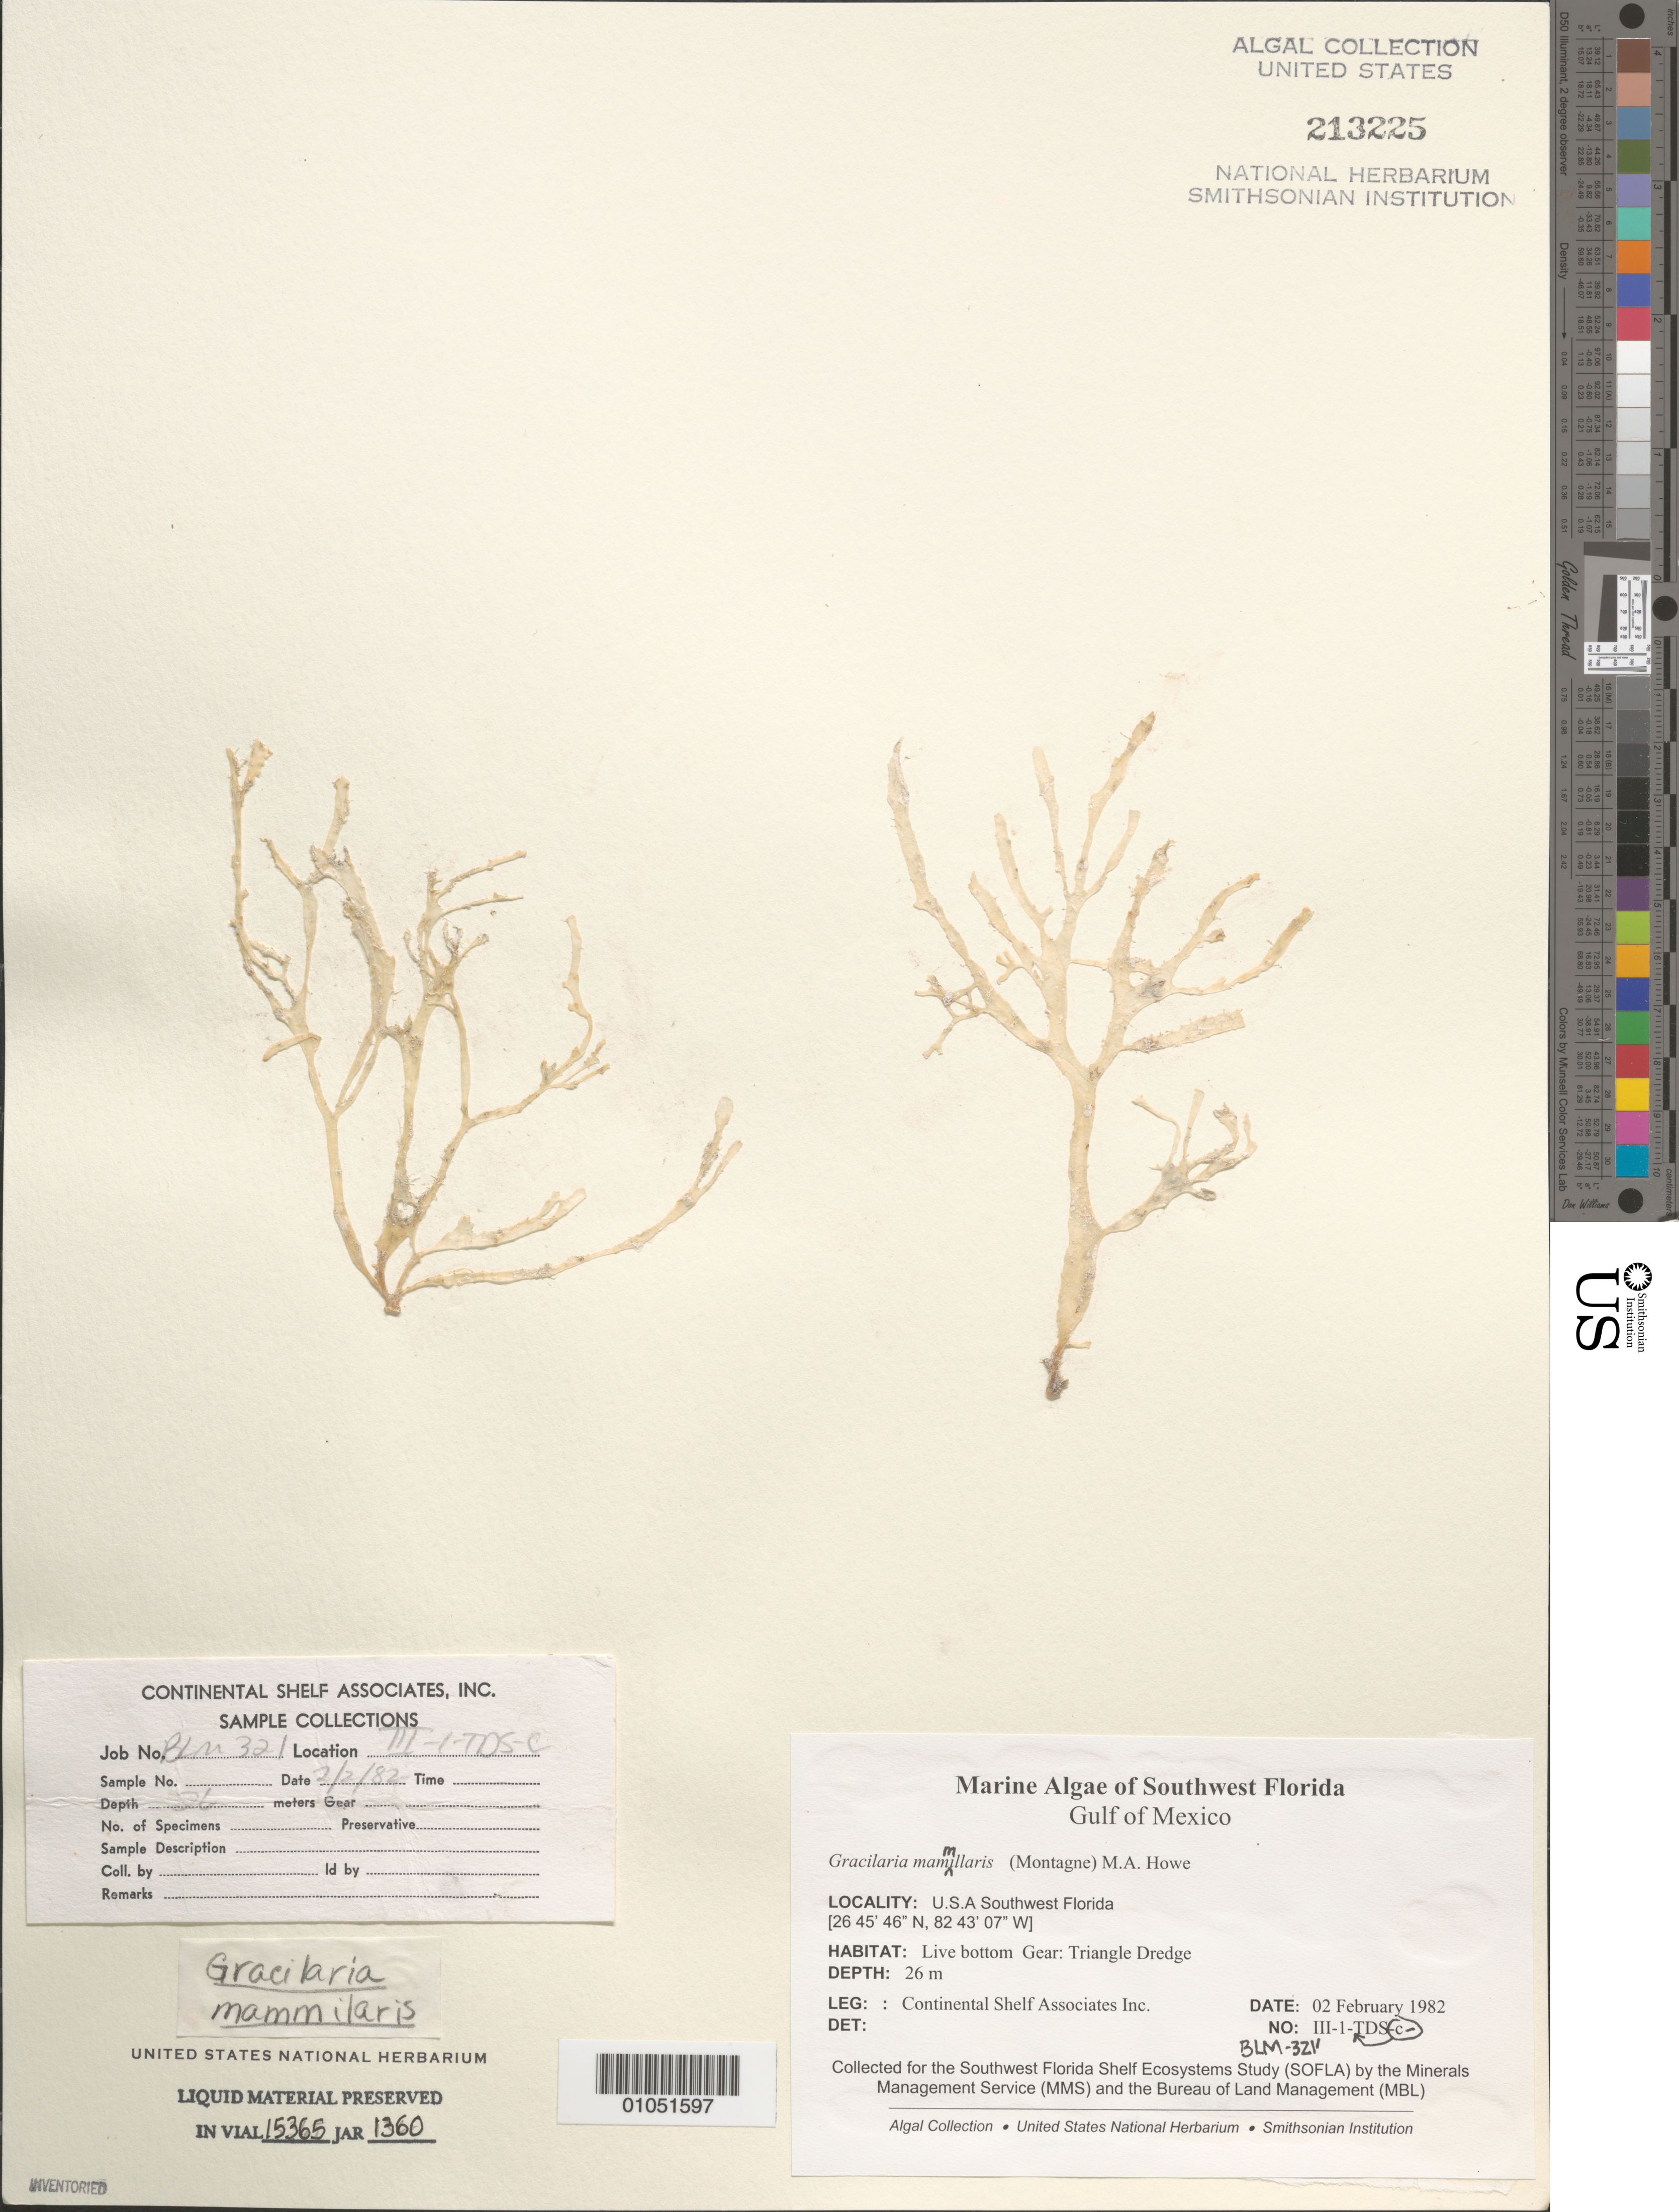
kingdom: Plantae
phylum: Rhodophyta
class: Florideophyceae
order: Gracilariales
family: Gracilariaceae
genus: Gracilaria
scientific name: Gracilaria mammillaris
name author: (Mont.) M. Howe in Britton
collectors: Continental Shelf Associates Inc.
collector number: BLM-321-III-1-C-TDS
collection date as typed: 02 Feb 1982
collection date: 1982-02-02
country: United States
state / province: Florida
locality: Gulf of Mexico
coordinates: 26 45'46"N, 82 43'07"W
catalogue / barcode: US 213225